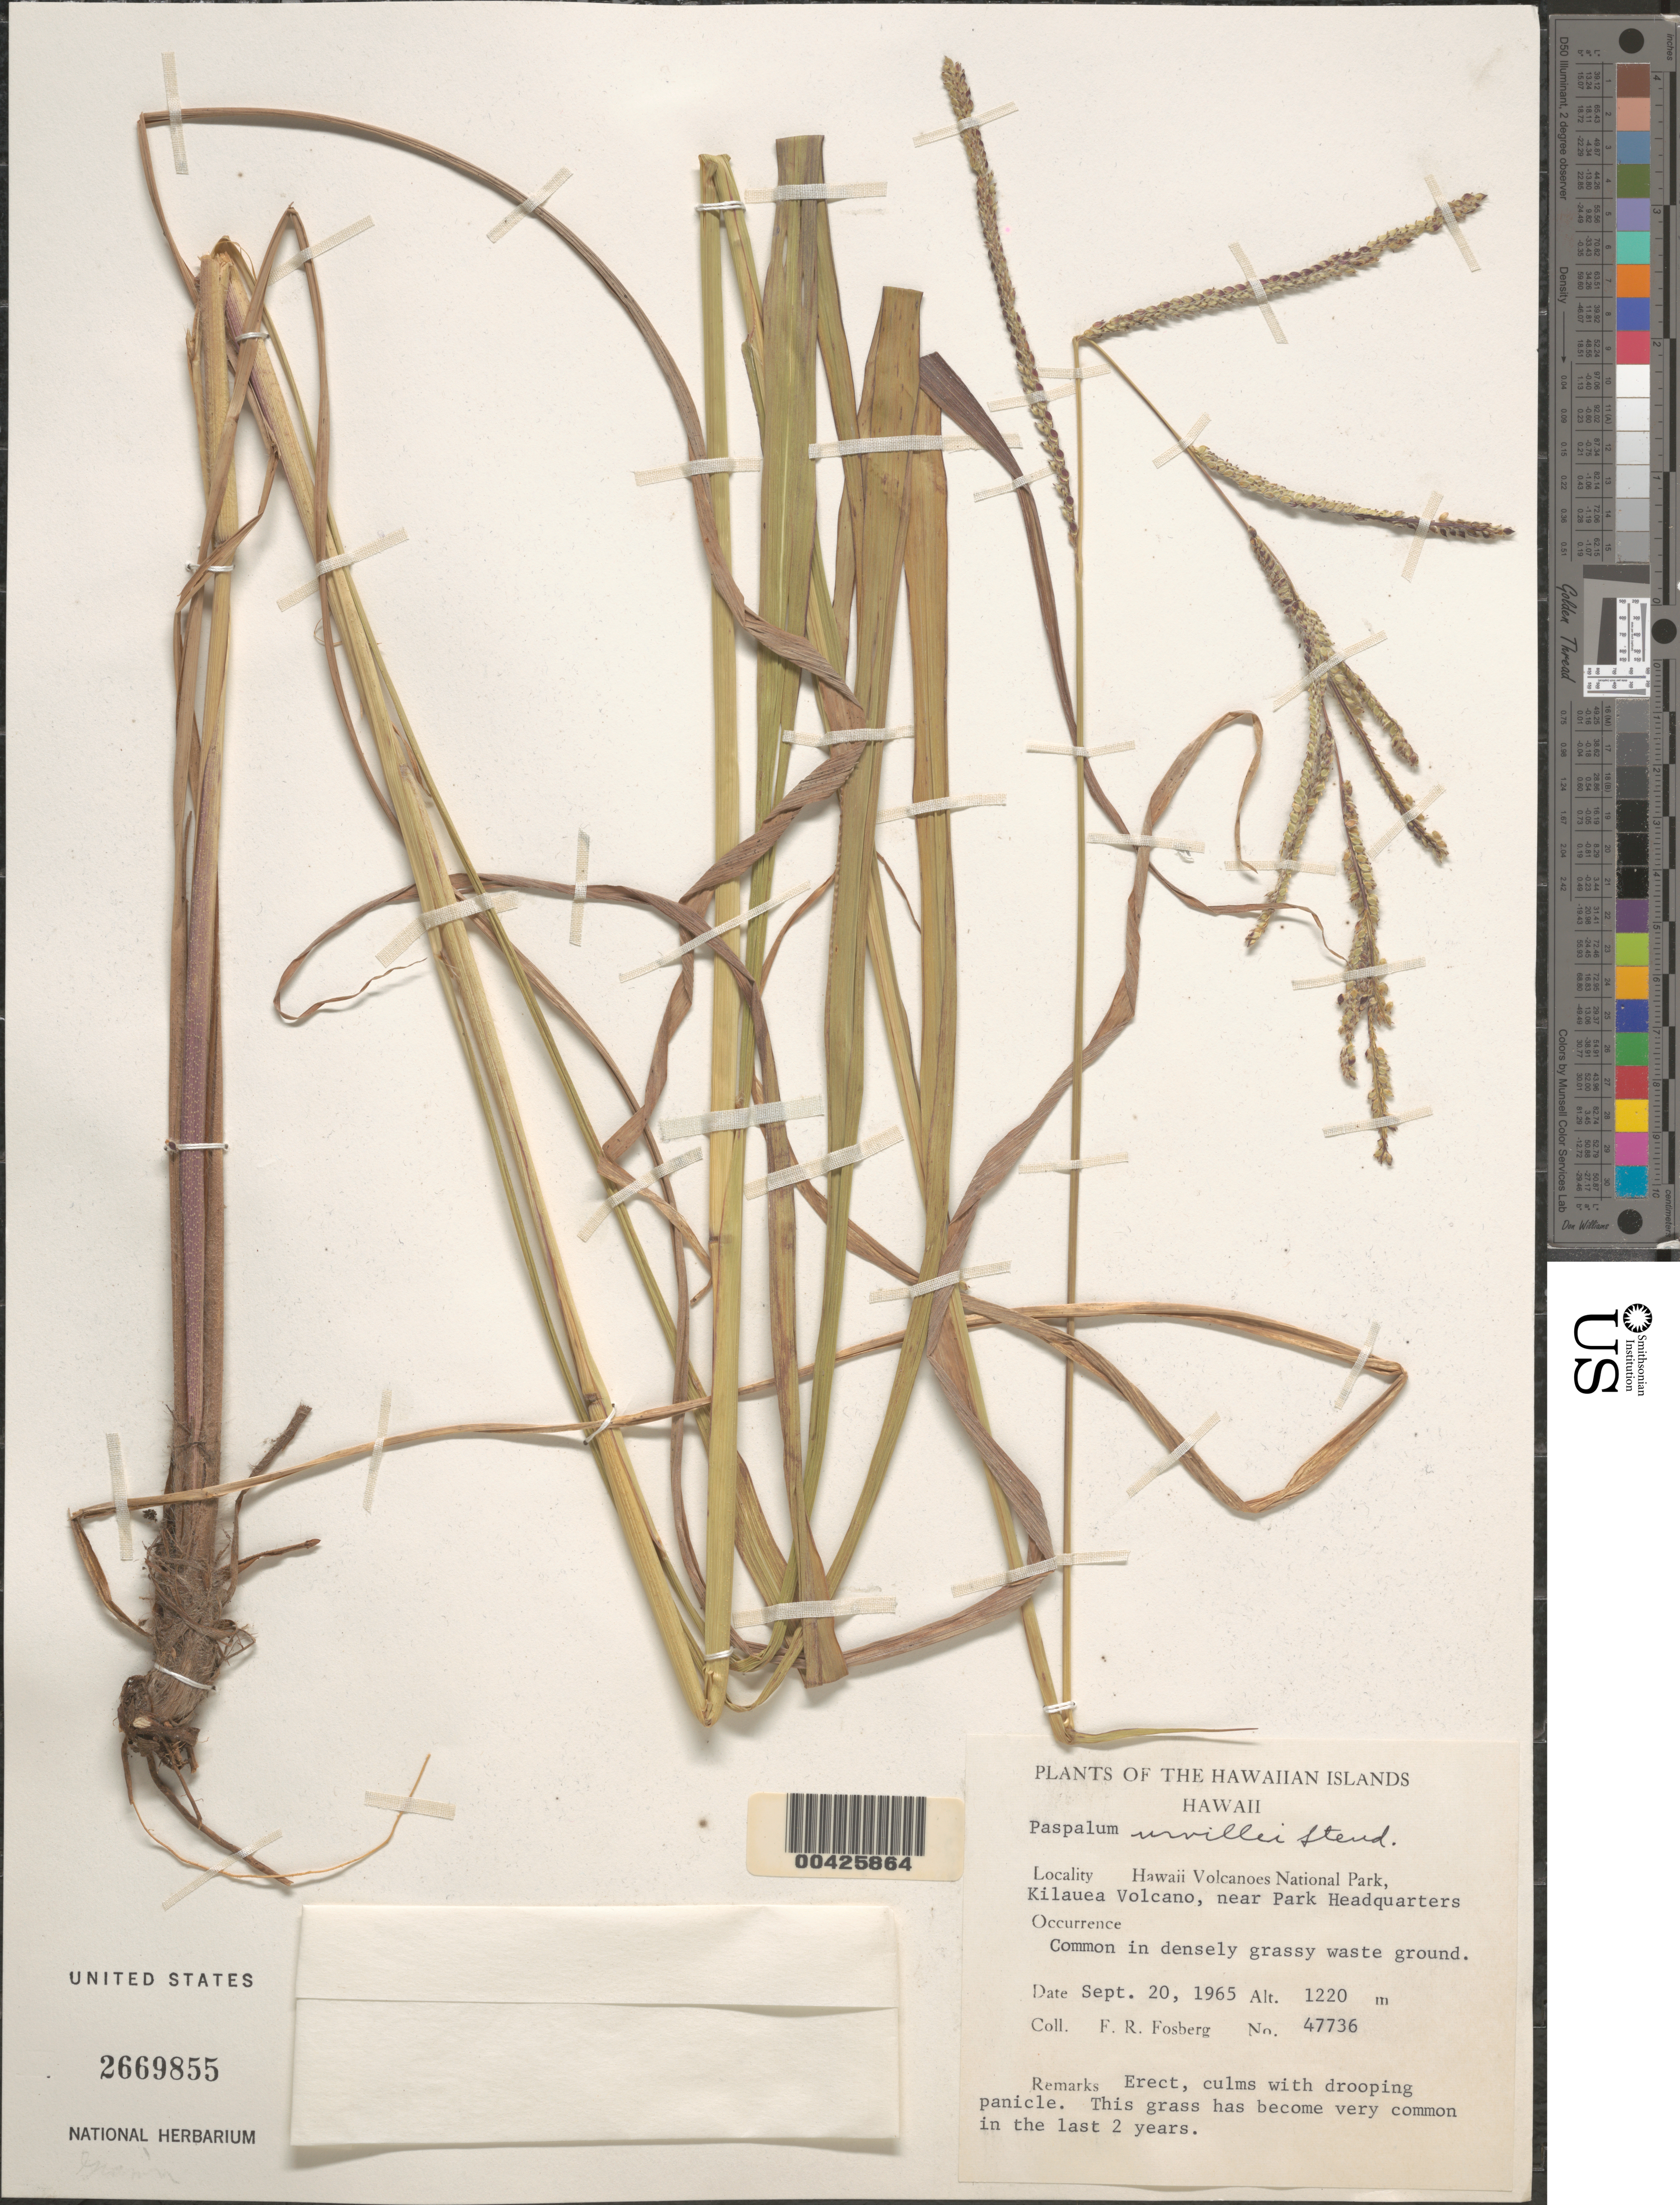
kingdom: Plantae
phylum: Tracheophyta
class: Liliopsida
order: Poales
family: Poaceae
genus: Paspalum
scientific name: Paspalum urvillei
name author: Steud.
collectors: F. R. Fosberg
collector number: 47736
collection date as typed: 20 Sep 1965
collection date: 1965-09-20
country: United States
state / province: Hawaii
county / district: Hawaii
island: Hawaii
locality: Hawaii Volcanoes National Park, Kilauea Volcano, near Park Headquarters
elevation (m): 1220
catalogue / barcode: US 2669855